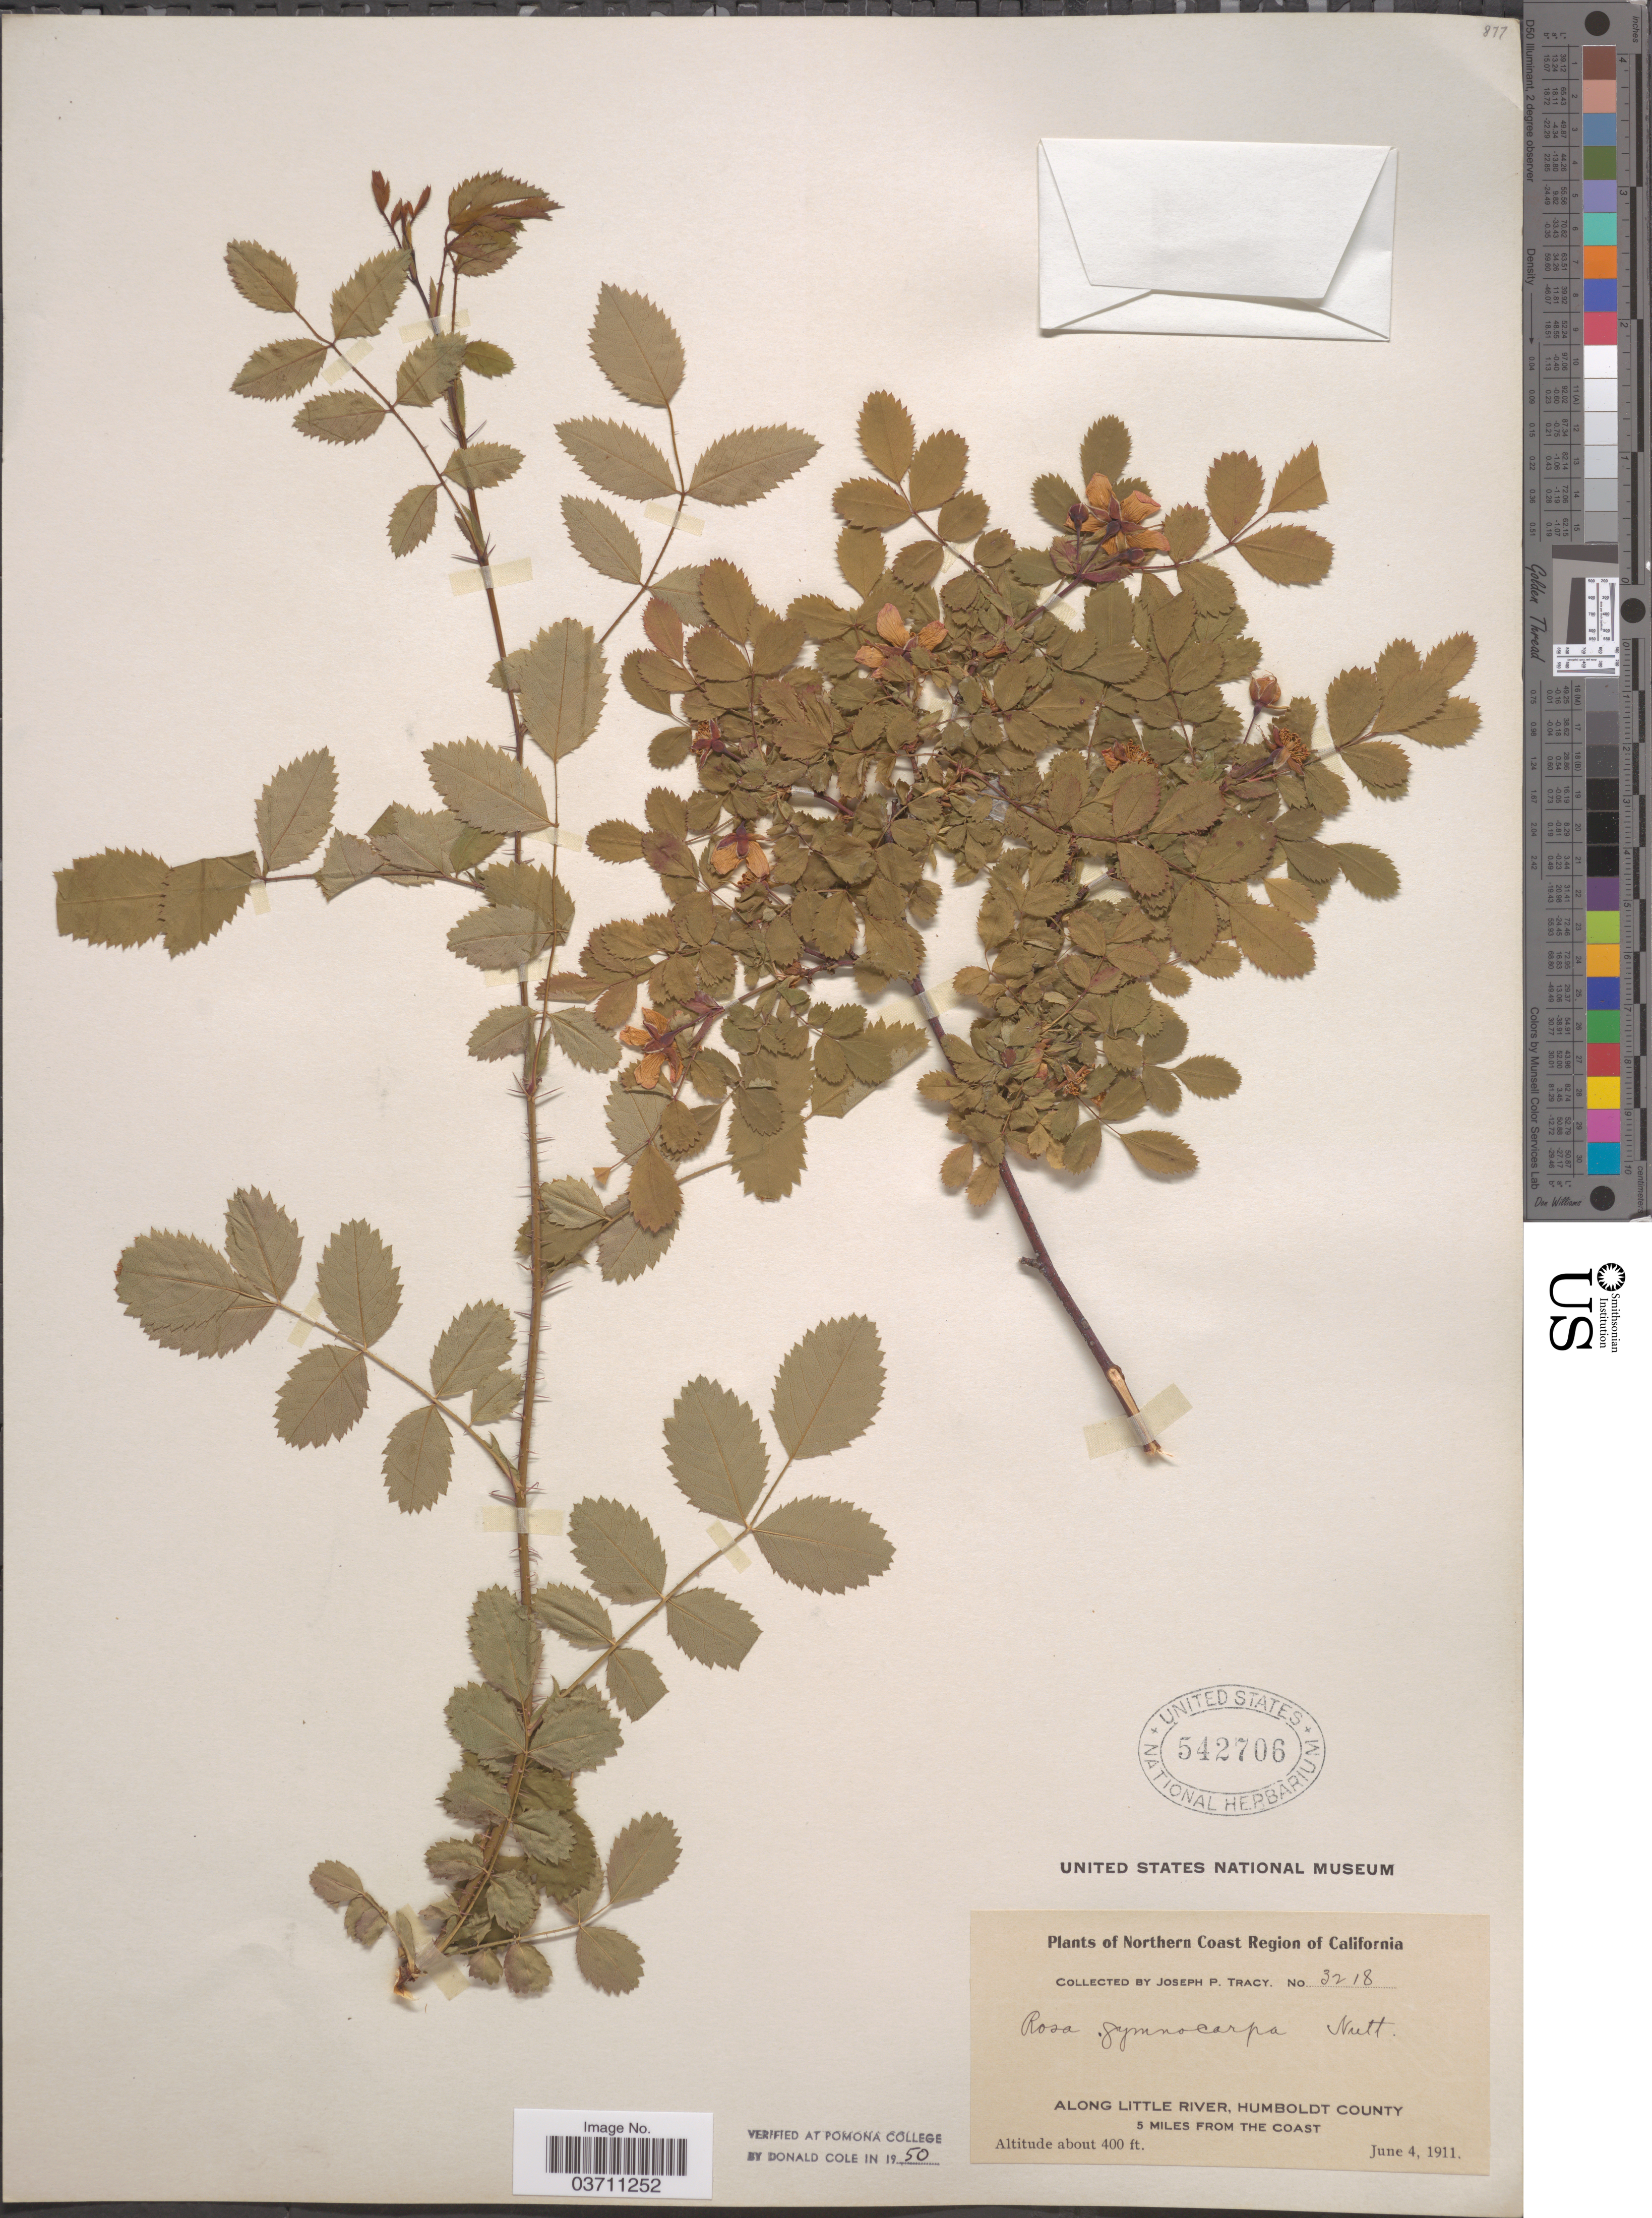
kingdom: Plantae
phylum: Tracheophyta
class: Magnoliopsida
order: Rosales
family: Rosaceae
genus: Rosa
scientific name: Rosa gymnocarpa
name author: Nutt.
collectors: J. Tracy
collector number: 3218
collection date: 1911-06-04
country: United States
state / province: California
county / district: Humboldt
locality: Northern Coast Region of California. Along Little River, Humboldt County. 5 miles from the Coast.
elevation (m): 122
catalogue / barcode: US 542706